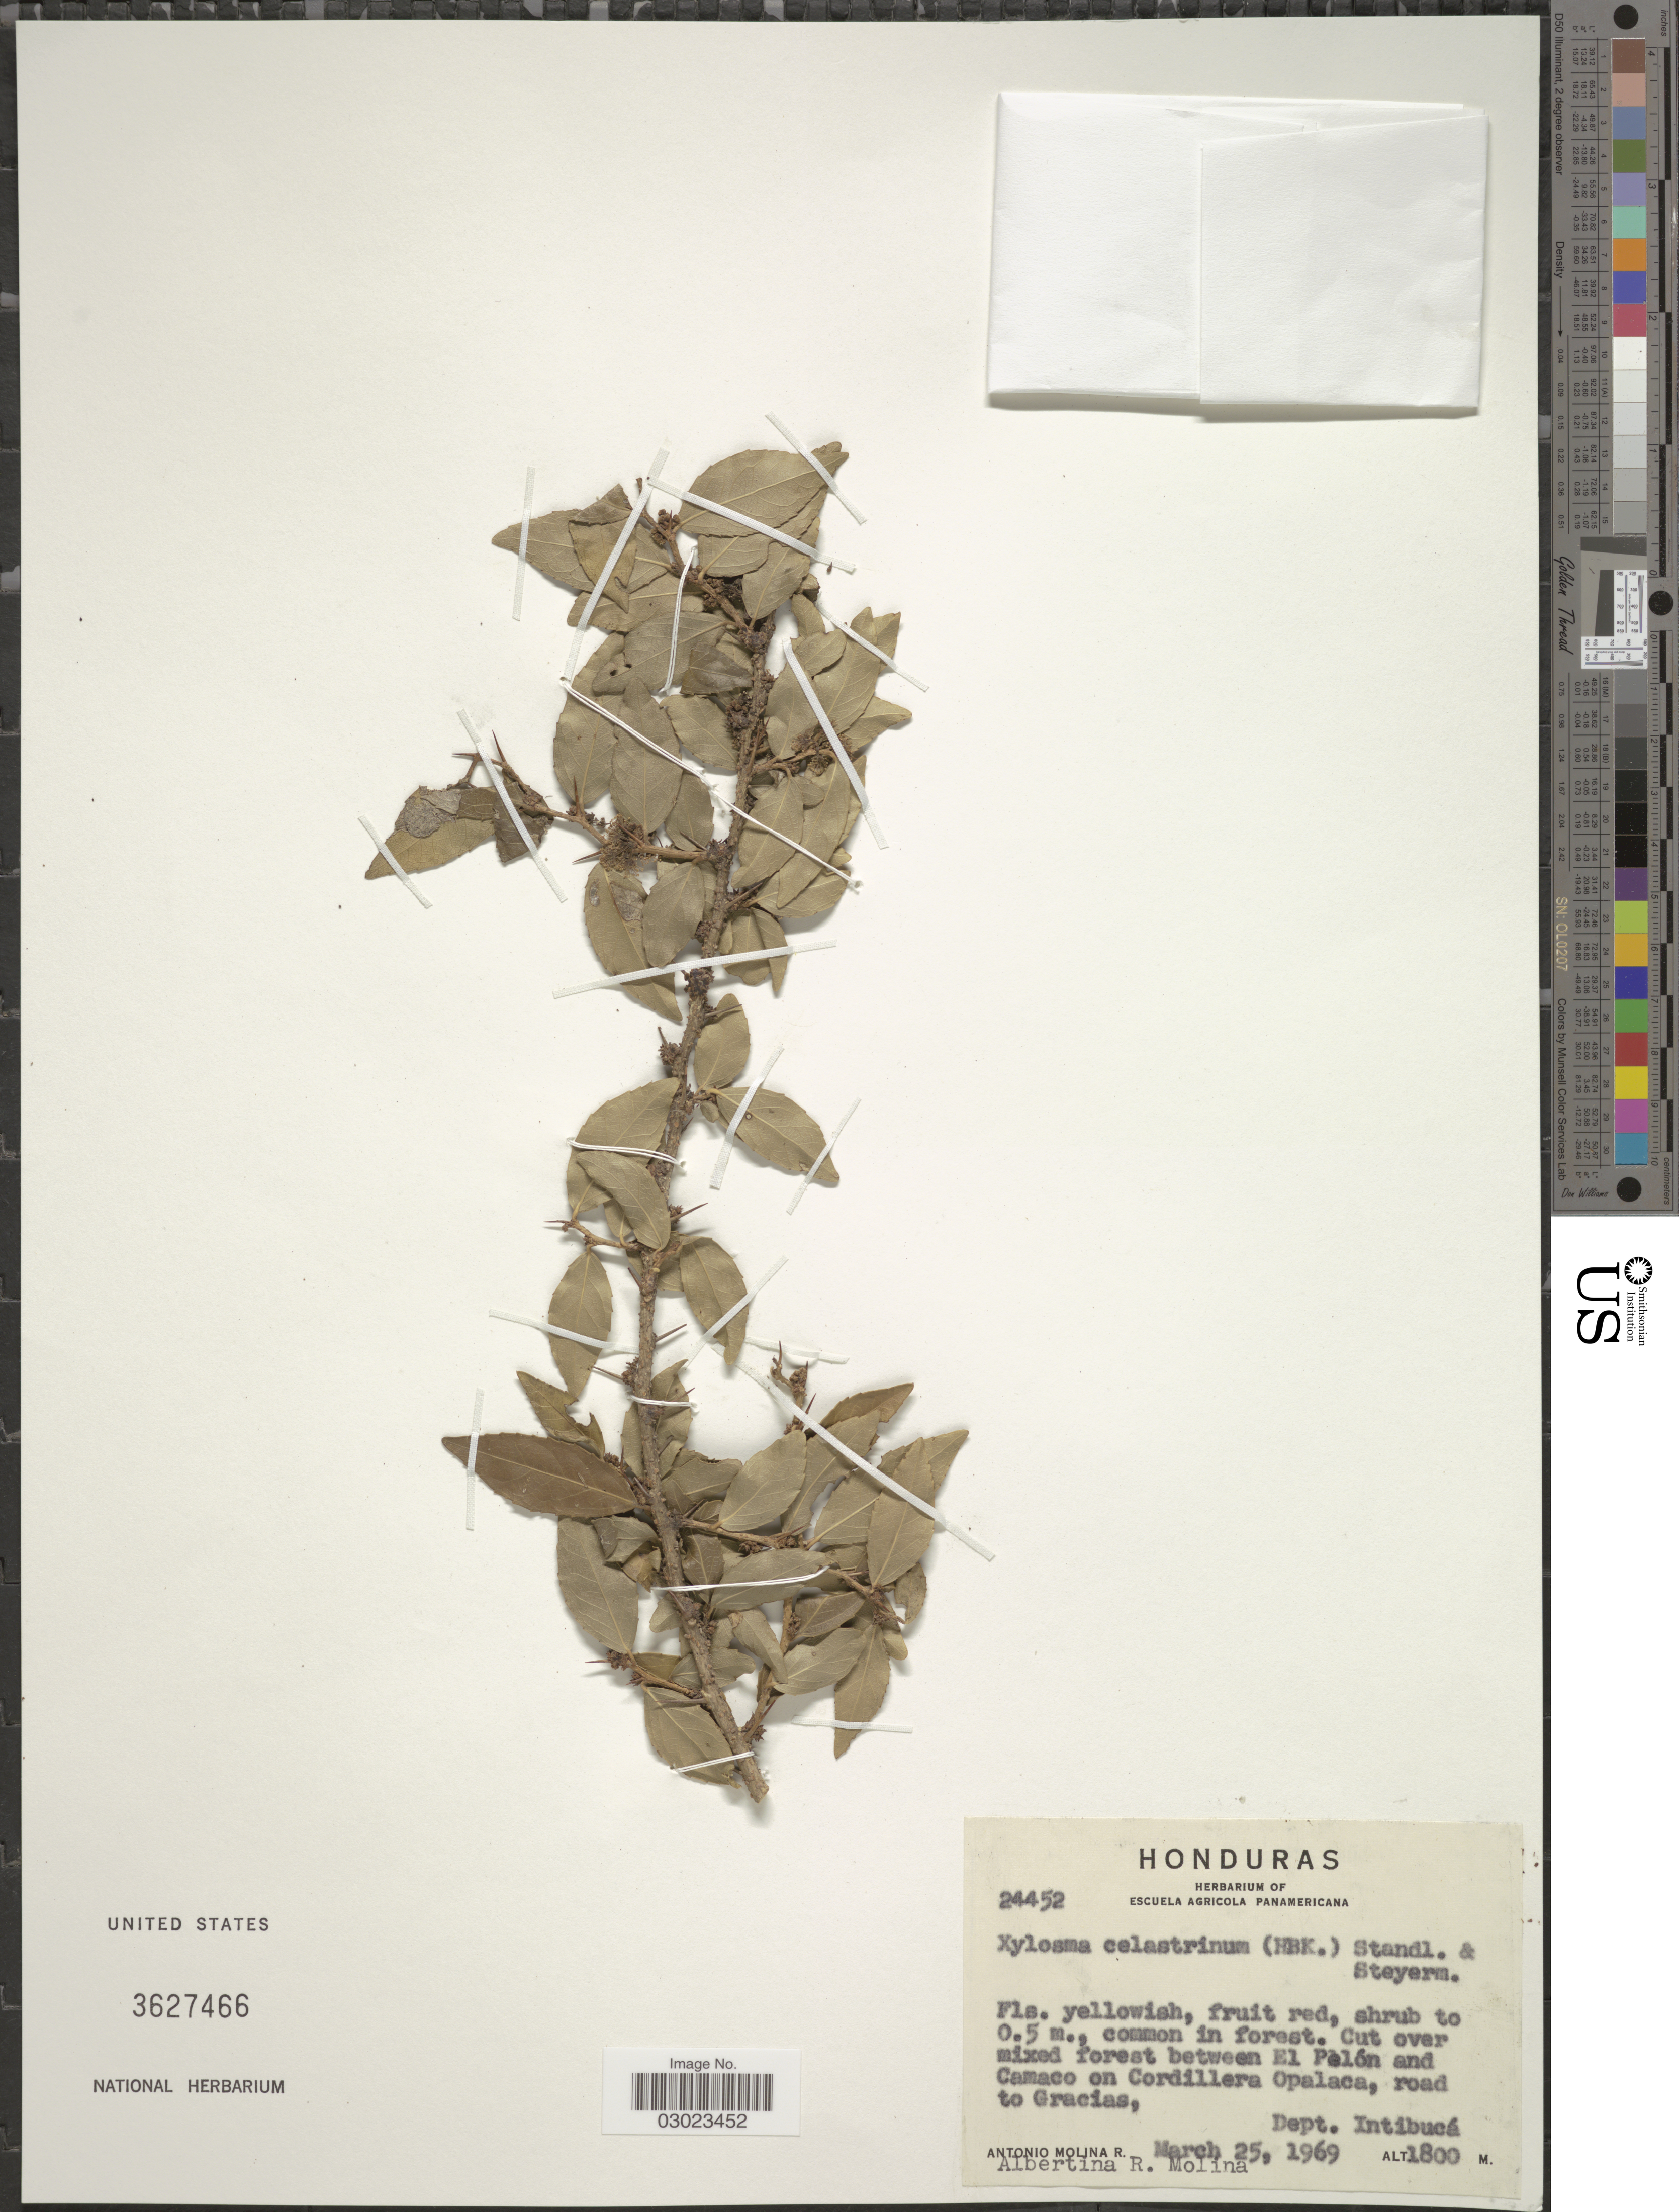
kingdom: Plantae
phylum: Tracheophyta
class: Magnoliopsida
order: Malpighiales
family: Salicaceae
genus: Xylosma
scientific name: Xylosma flexuosa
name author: (Kunth) Hemsl.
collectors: A. Molina R. & A. R. Molina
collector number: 24452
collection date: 1969-03-25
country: Honduras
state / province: Intibuca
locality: Cut over mixed forest between El Pelón and Camaco on Cordillera Opalaca, road to Gracias, Dept. Intibucá.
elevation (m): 1800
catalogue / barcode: US 3627466